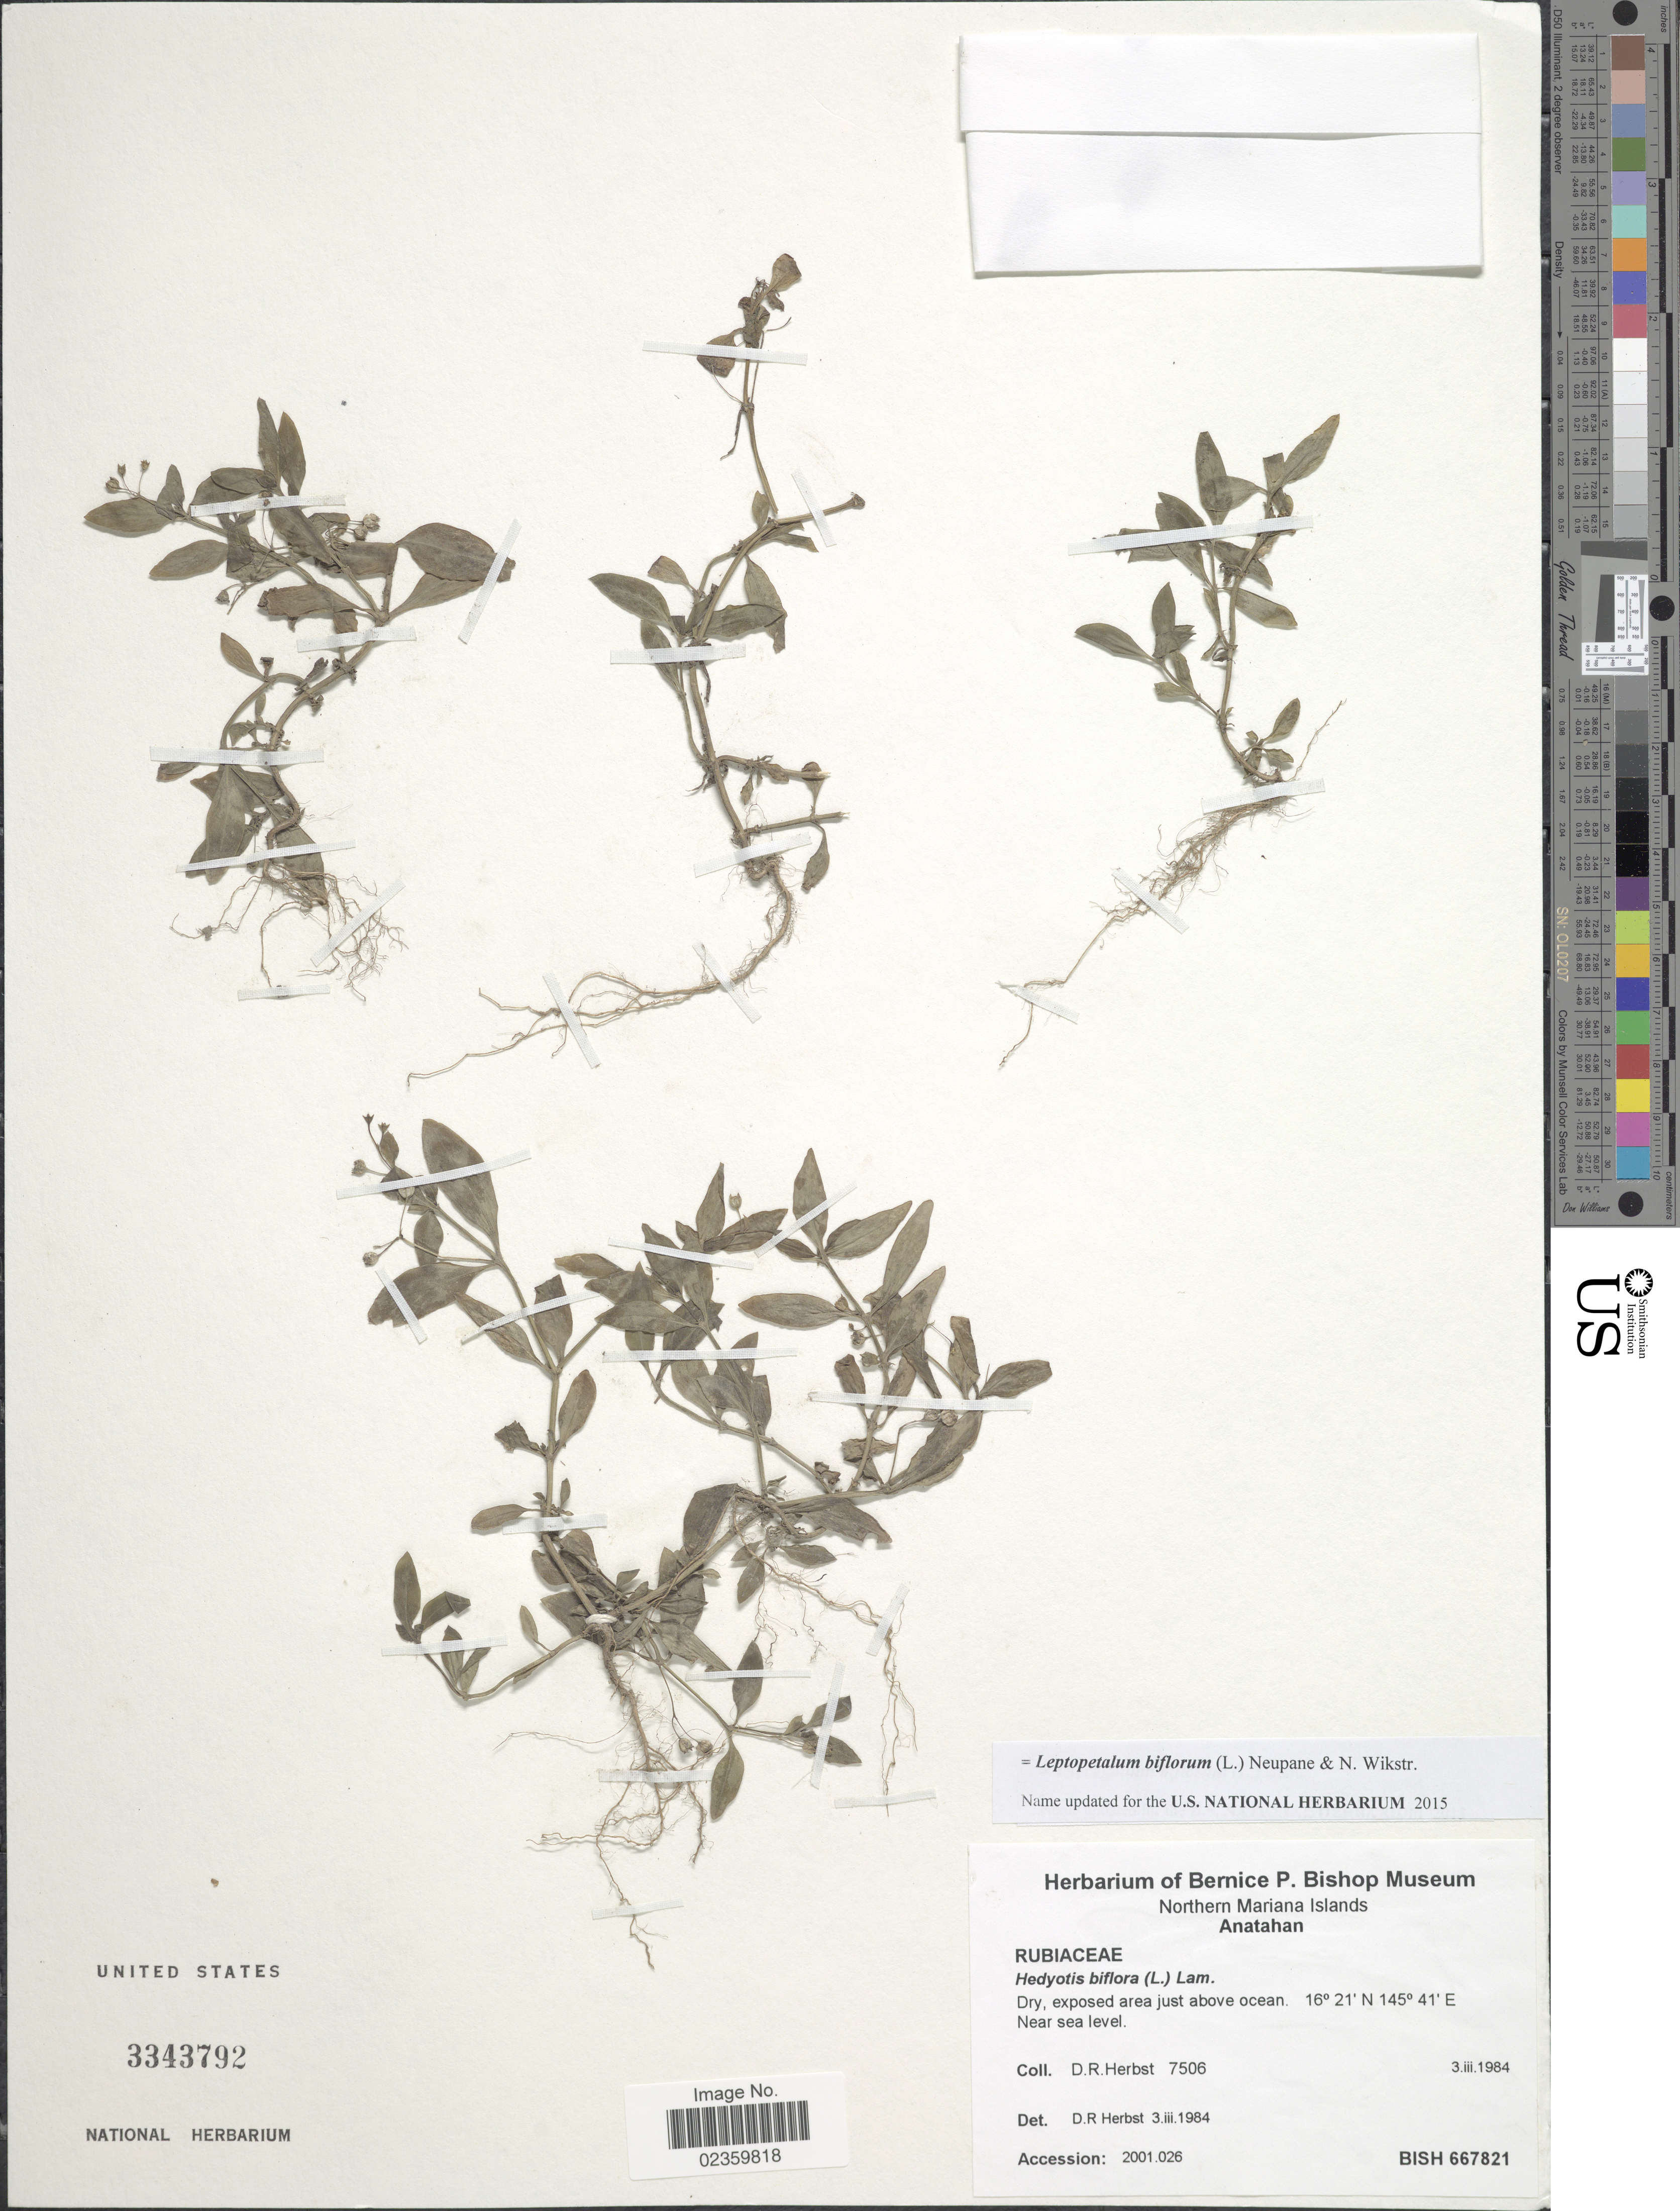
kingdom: Plantae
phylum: Tracheophyta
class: Magnoliopsida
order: Gentianales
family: Rubiaceae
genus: Leptopetalum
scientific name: Leptopetalum biflorum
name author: (L.) Neupane & N. Wikstr.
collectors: D. Herbst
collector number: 7506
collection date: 1984-03-03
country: Northern Mariana Islands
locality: Anatahan, Dry, exposed area just above ocean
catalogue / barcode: US 3343792